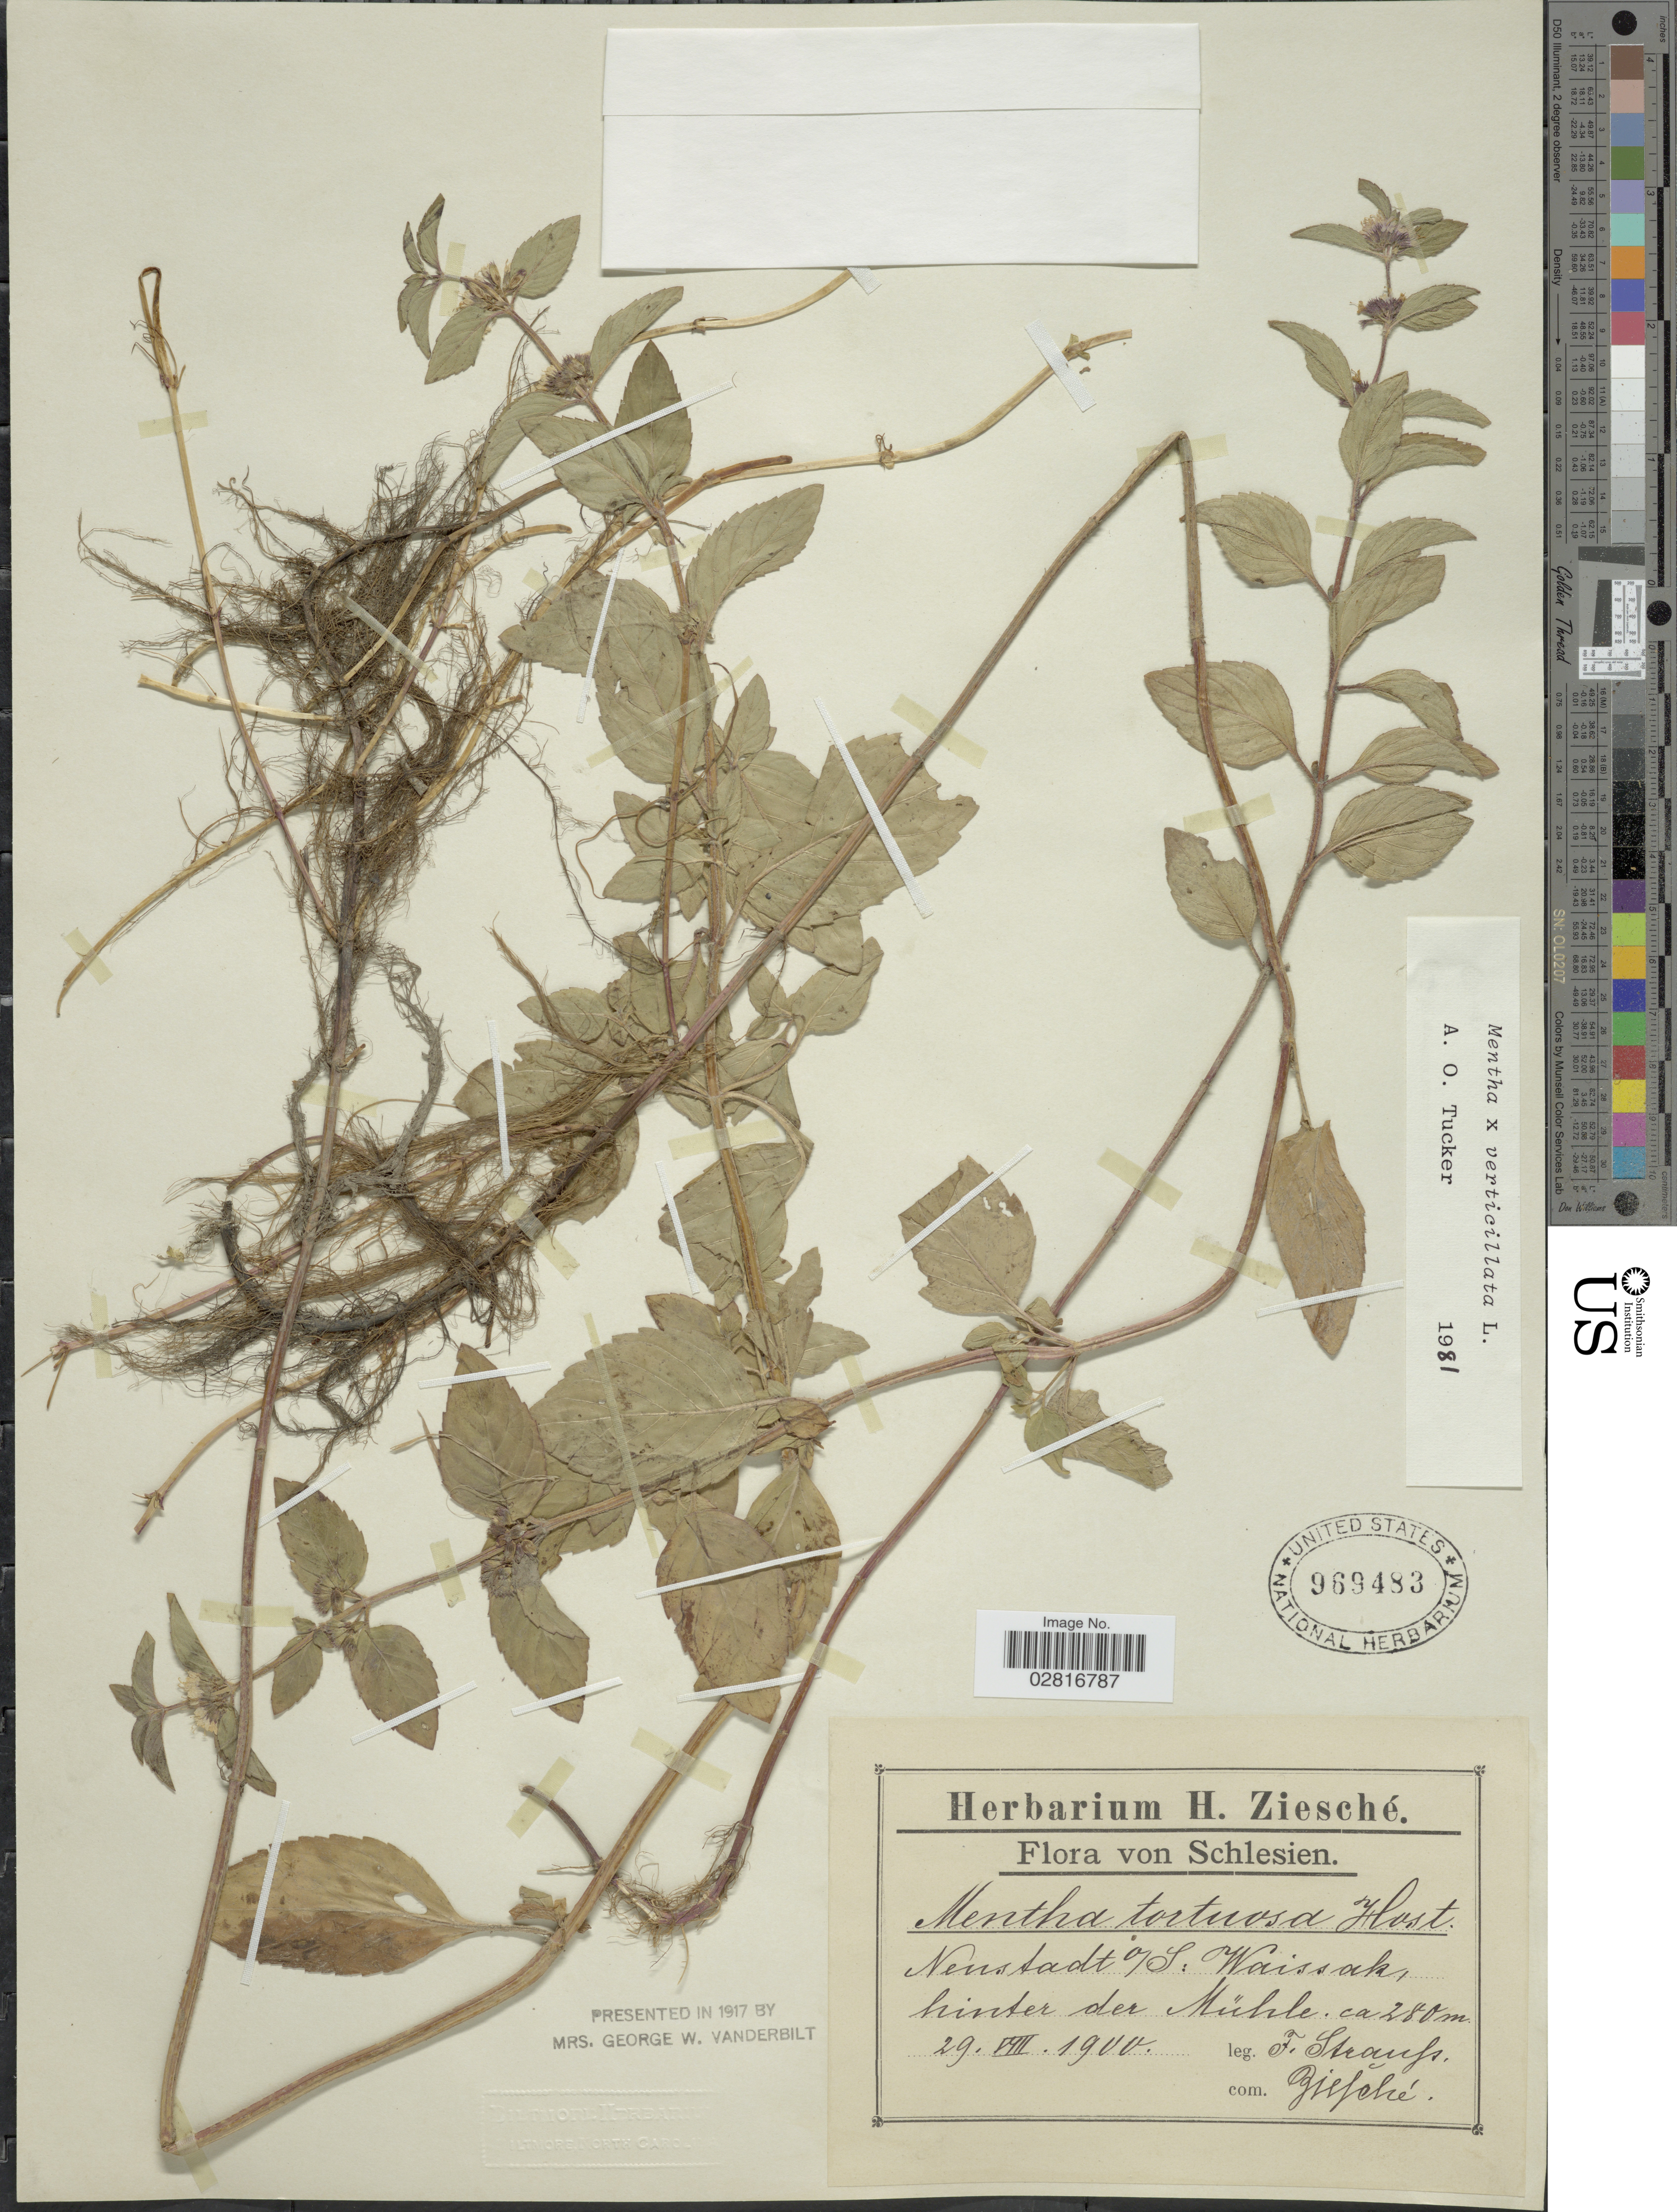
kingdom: Plantae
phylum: Tracheophyta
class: Magnoliopsida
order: Lamiales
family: Lamiaceae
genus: Mentha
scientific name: Mentha x verticillata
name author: L.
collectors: F. Strauss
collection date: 1900-08-29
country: Poland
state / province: Opolskie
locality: Schlesien, Neustadt O/S [in Oberschlesien]: Waissak, hinter der Mühle.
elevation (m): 280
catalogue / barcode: US 969483